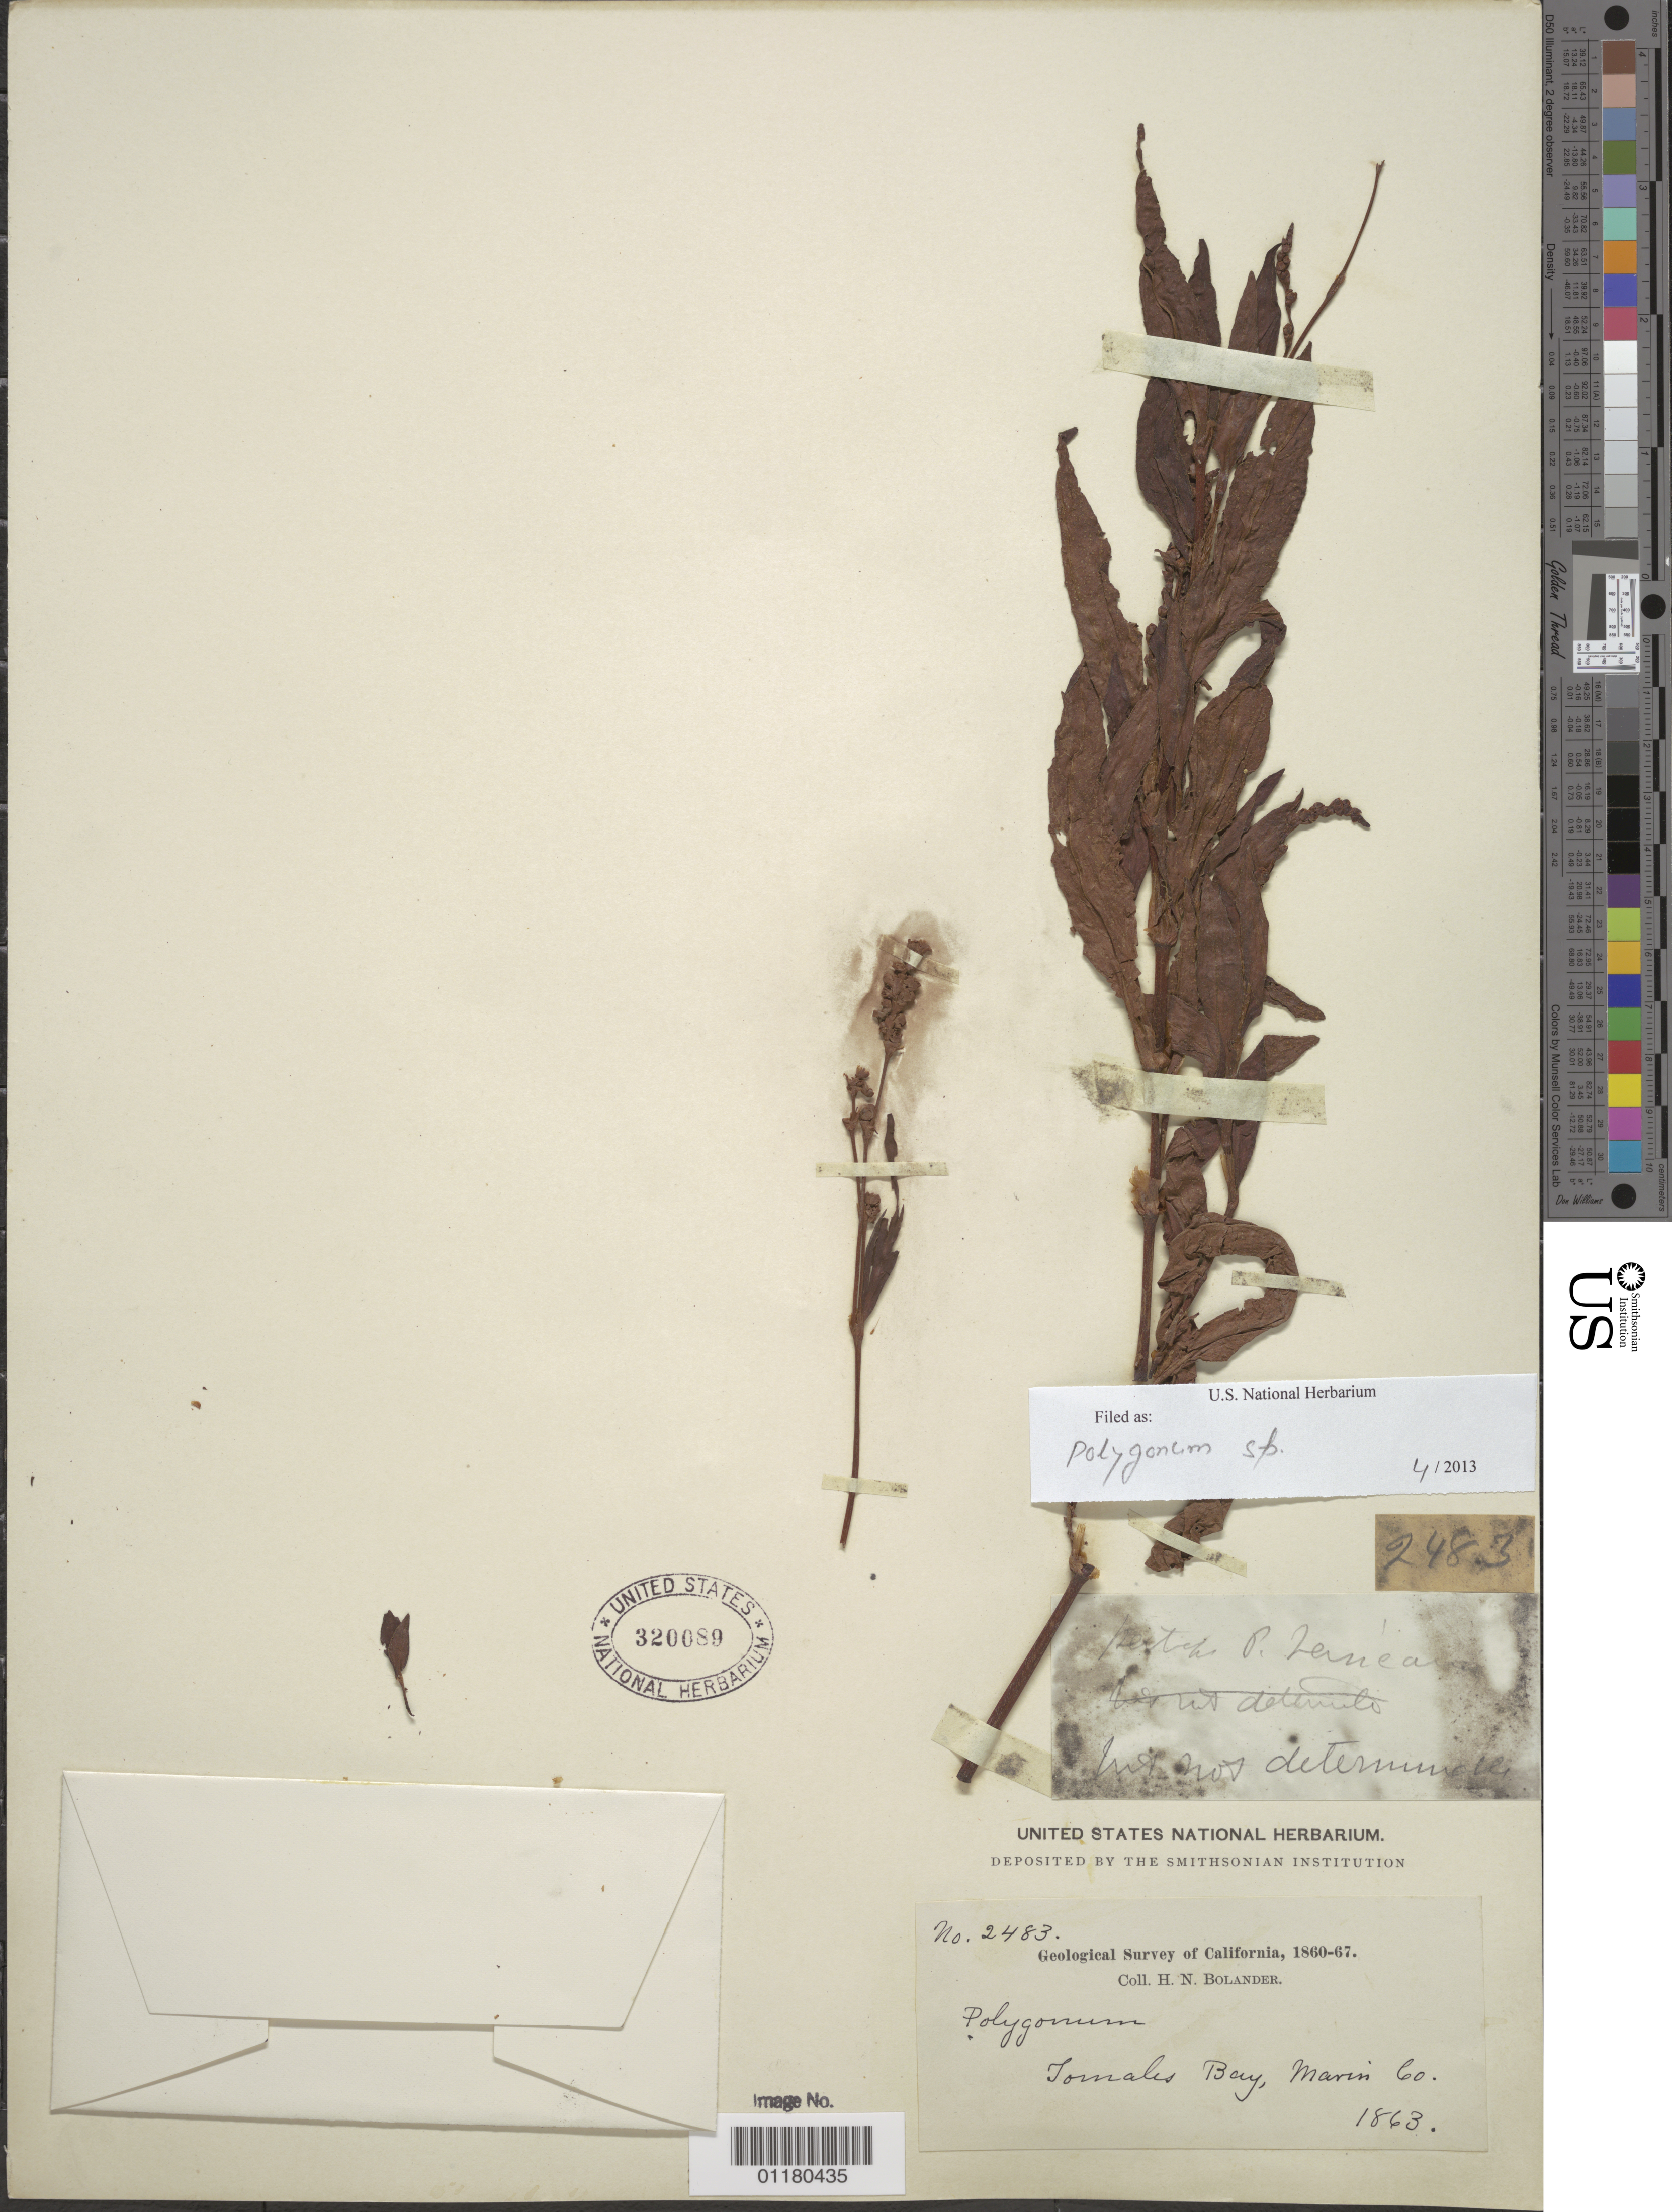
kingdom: Plantae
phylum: Tracheophyta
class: Magnoliopsida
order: Caryophyllales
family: Polygonaceae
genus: Persicaria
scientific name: Persicaria punctata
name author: (Elliott) Small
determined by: Atha, D. E.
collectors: H. Bolander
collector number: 2483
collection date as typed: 1863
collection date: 1863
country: United States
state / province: California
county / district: Marin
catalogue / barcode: US 320089